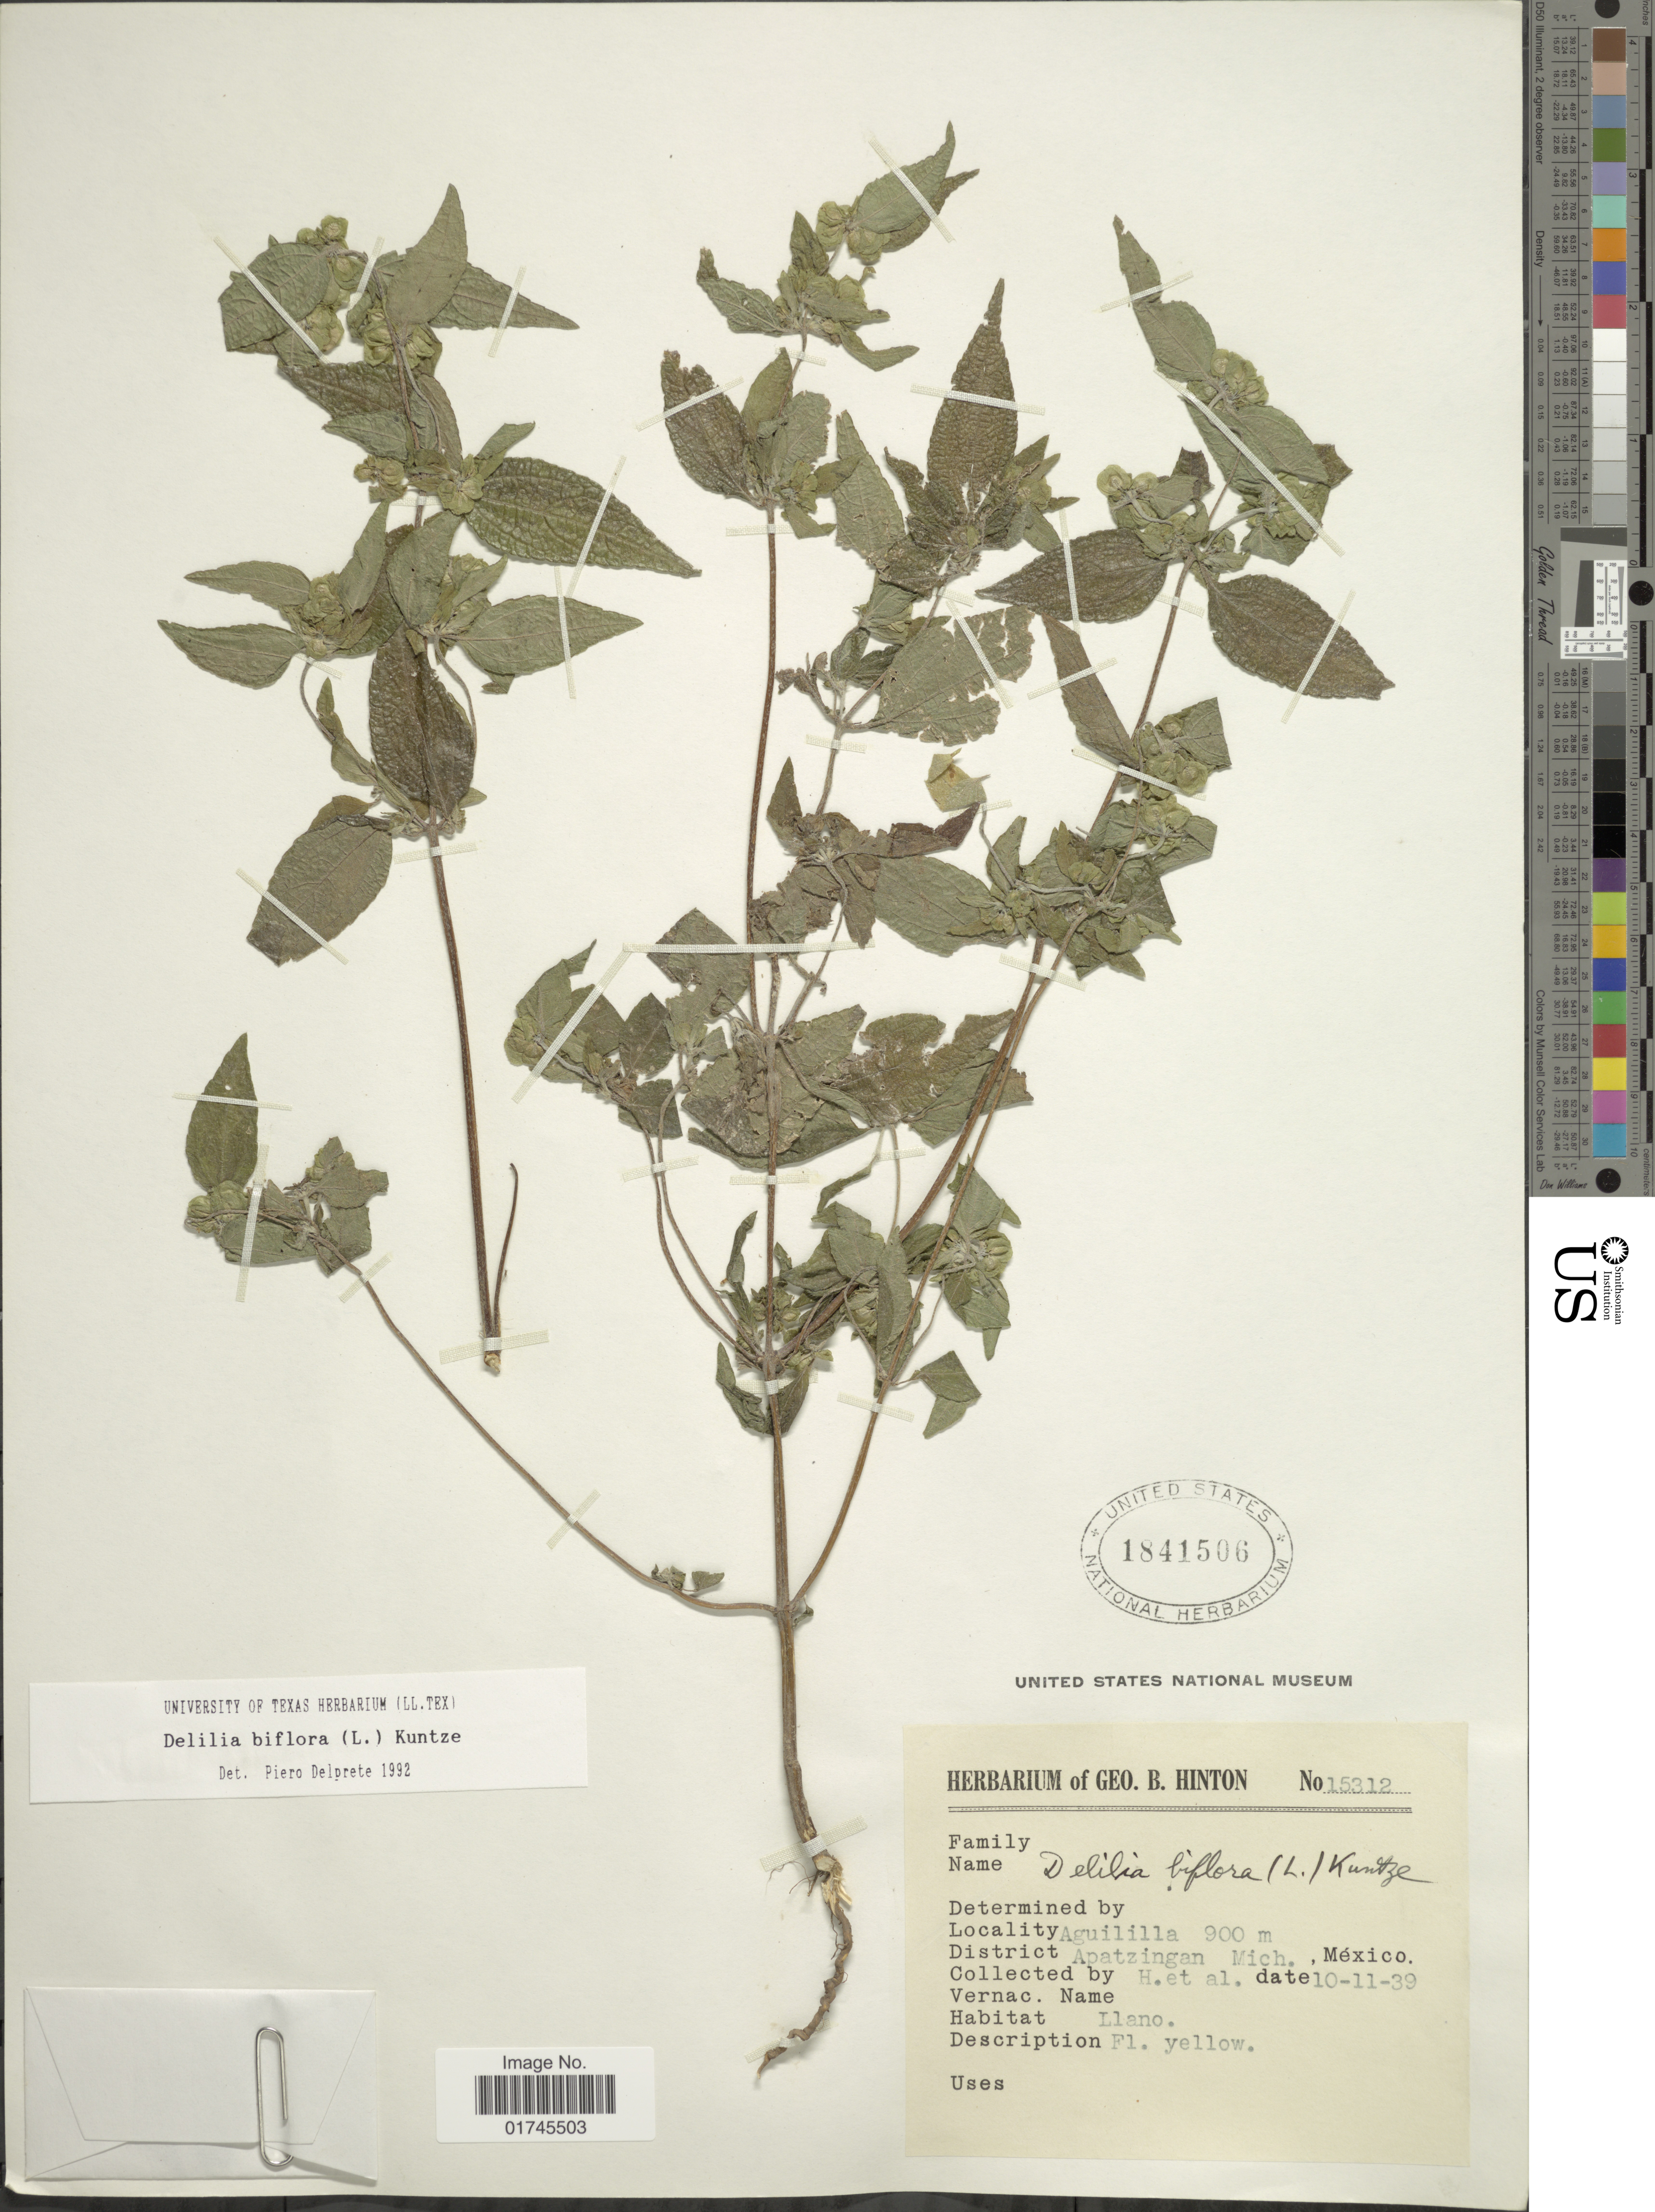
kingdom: Plantae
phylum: Tracheophyta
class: Magnoliopsida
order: Asterales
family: Asteraceae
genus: Delilia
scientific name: Delilia biflora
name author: (L.) Kuntze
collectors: G. B. Hinton & et al.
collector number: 15312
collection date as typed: Transcribed d/m/y: 10/11/39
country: Mexico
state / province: Michoacán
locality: Aguililla, District Apatzingan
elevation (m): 900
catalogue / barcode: US 1841506